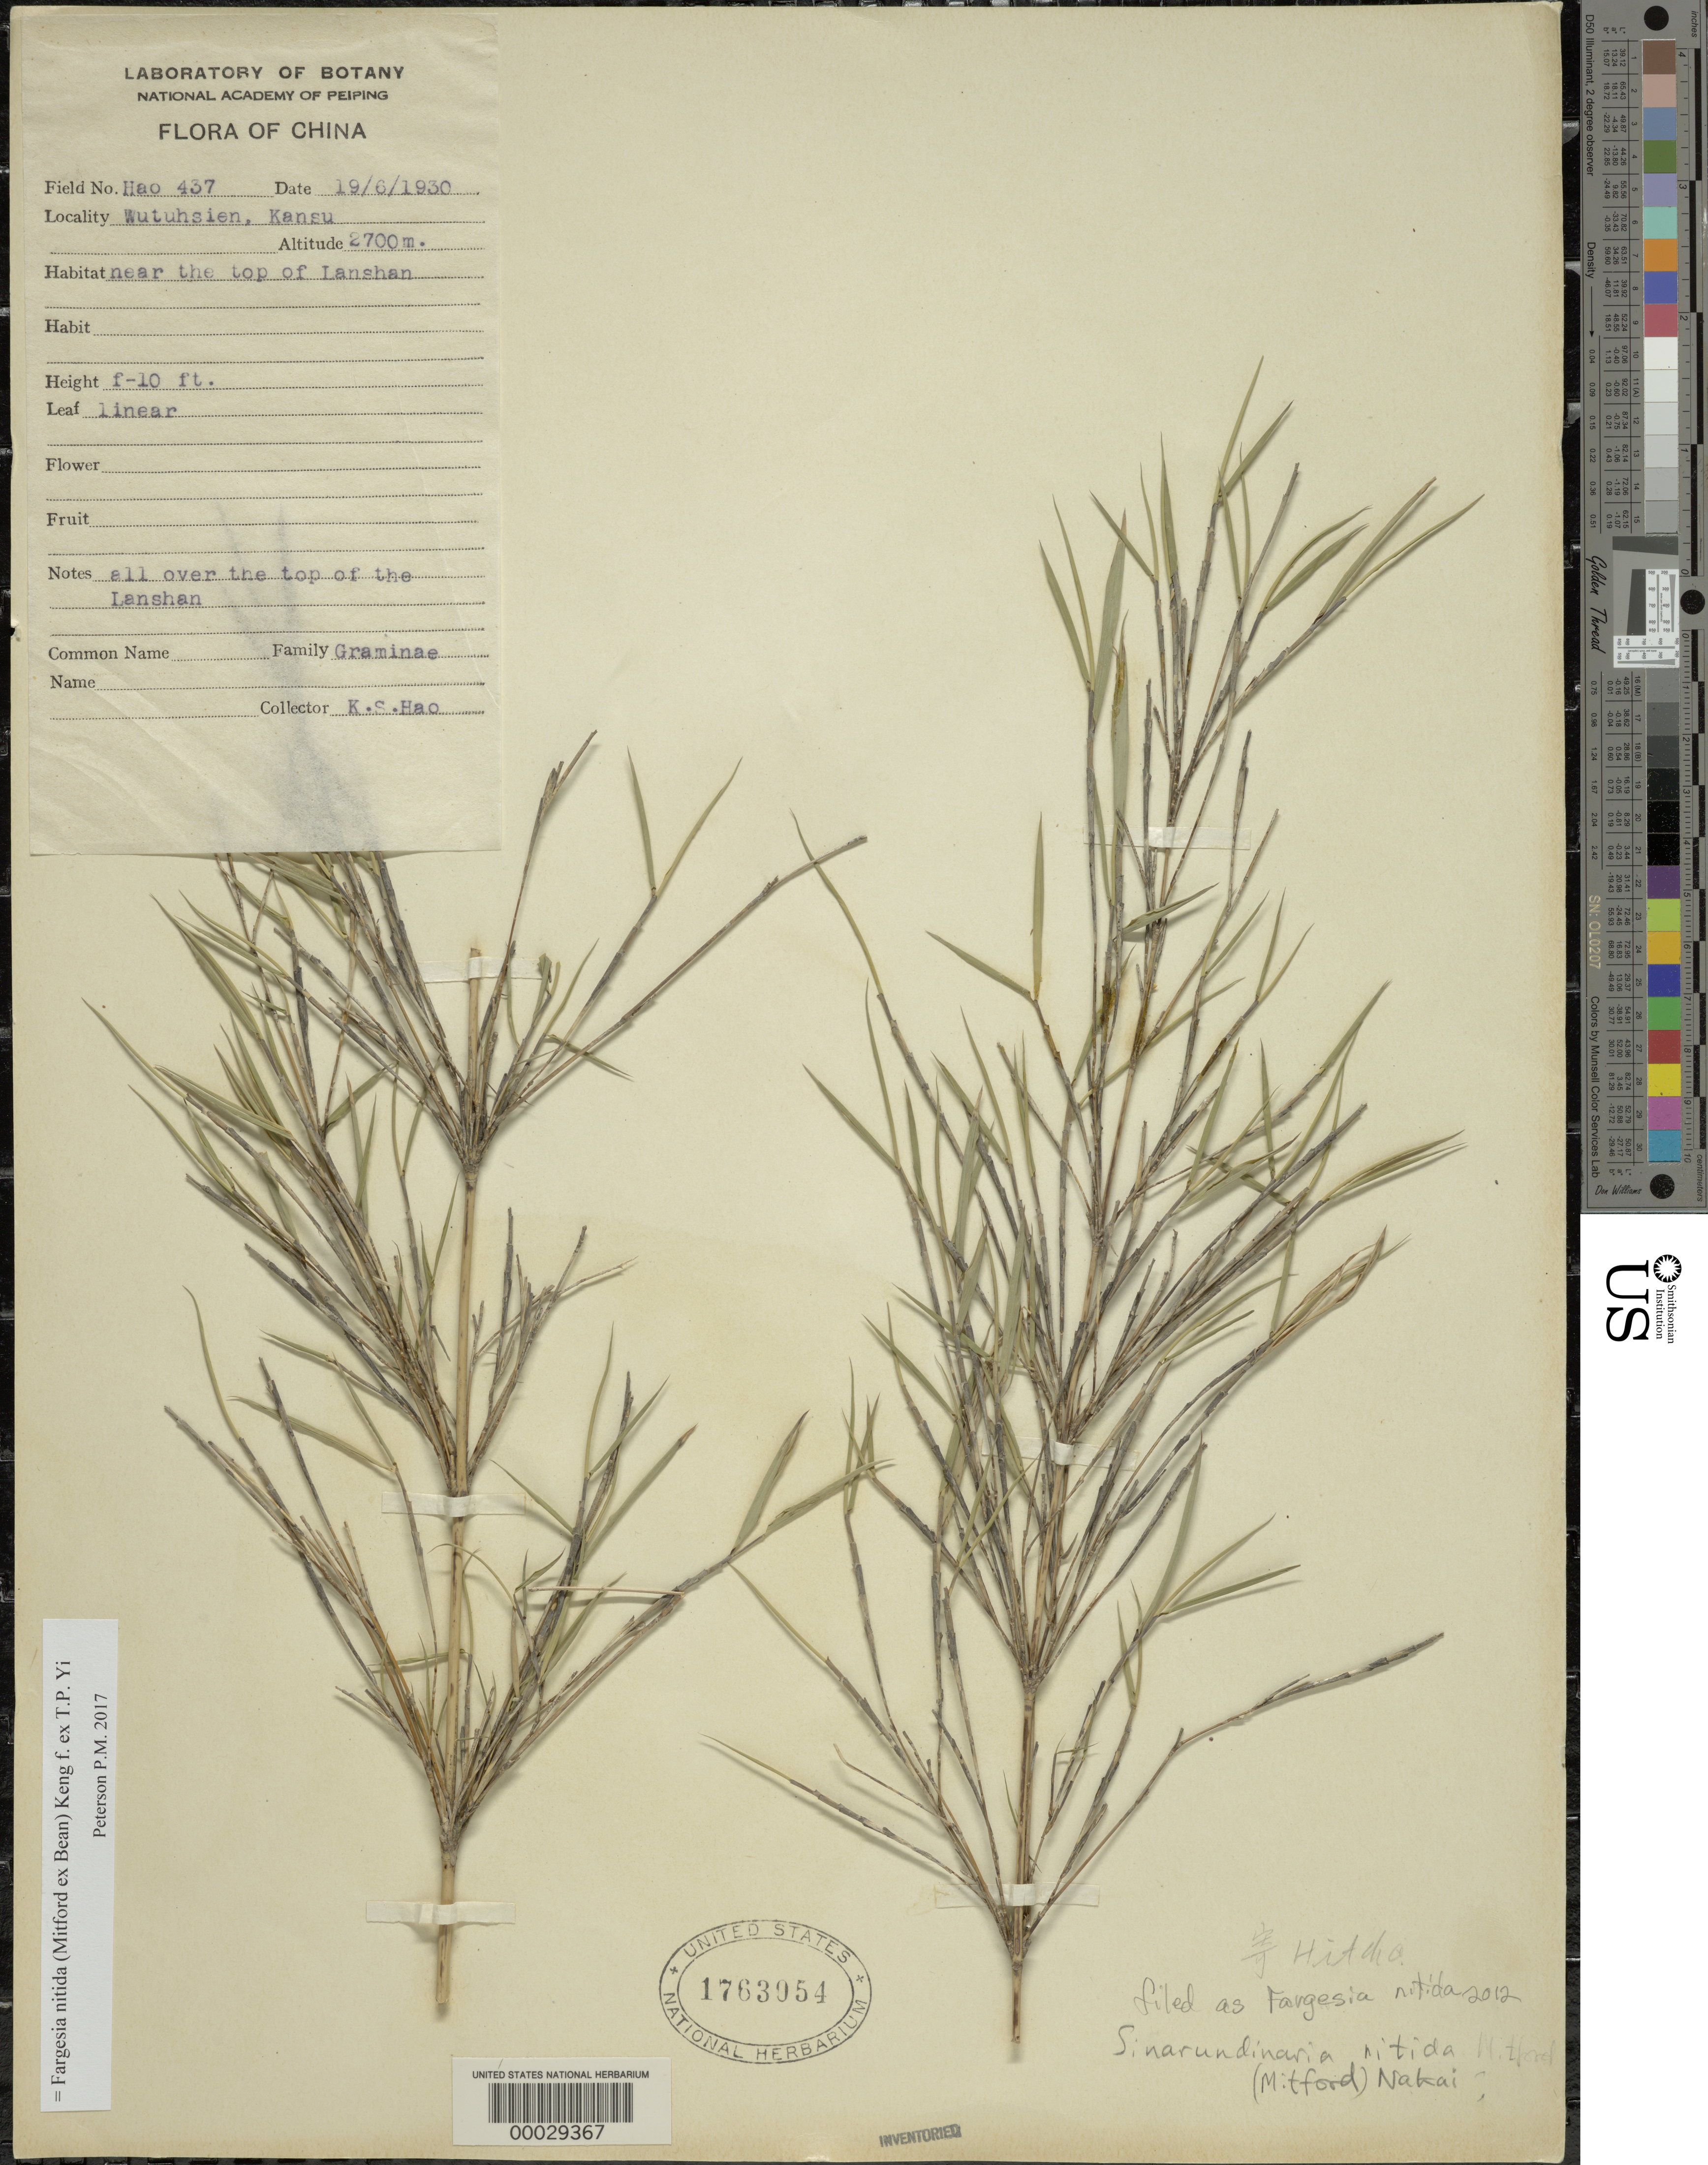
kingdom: Plantae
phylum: Tracheophyta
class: Liliopsida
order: Poales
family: Poaceae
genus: Fargesia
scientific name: Fargesia nitida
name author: (Mitford ex Stapf) Keng f. ex T.P. Yi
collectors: K. S. Hao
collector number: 437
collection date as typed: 19 Jun 1930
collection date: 1930-06-19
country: China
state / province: Gansu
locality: Wutu hsien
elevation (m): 2700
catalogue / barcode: US 1763054